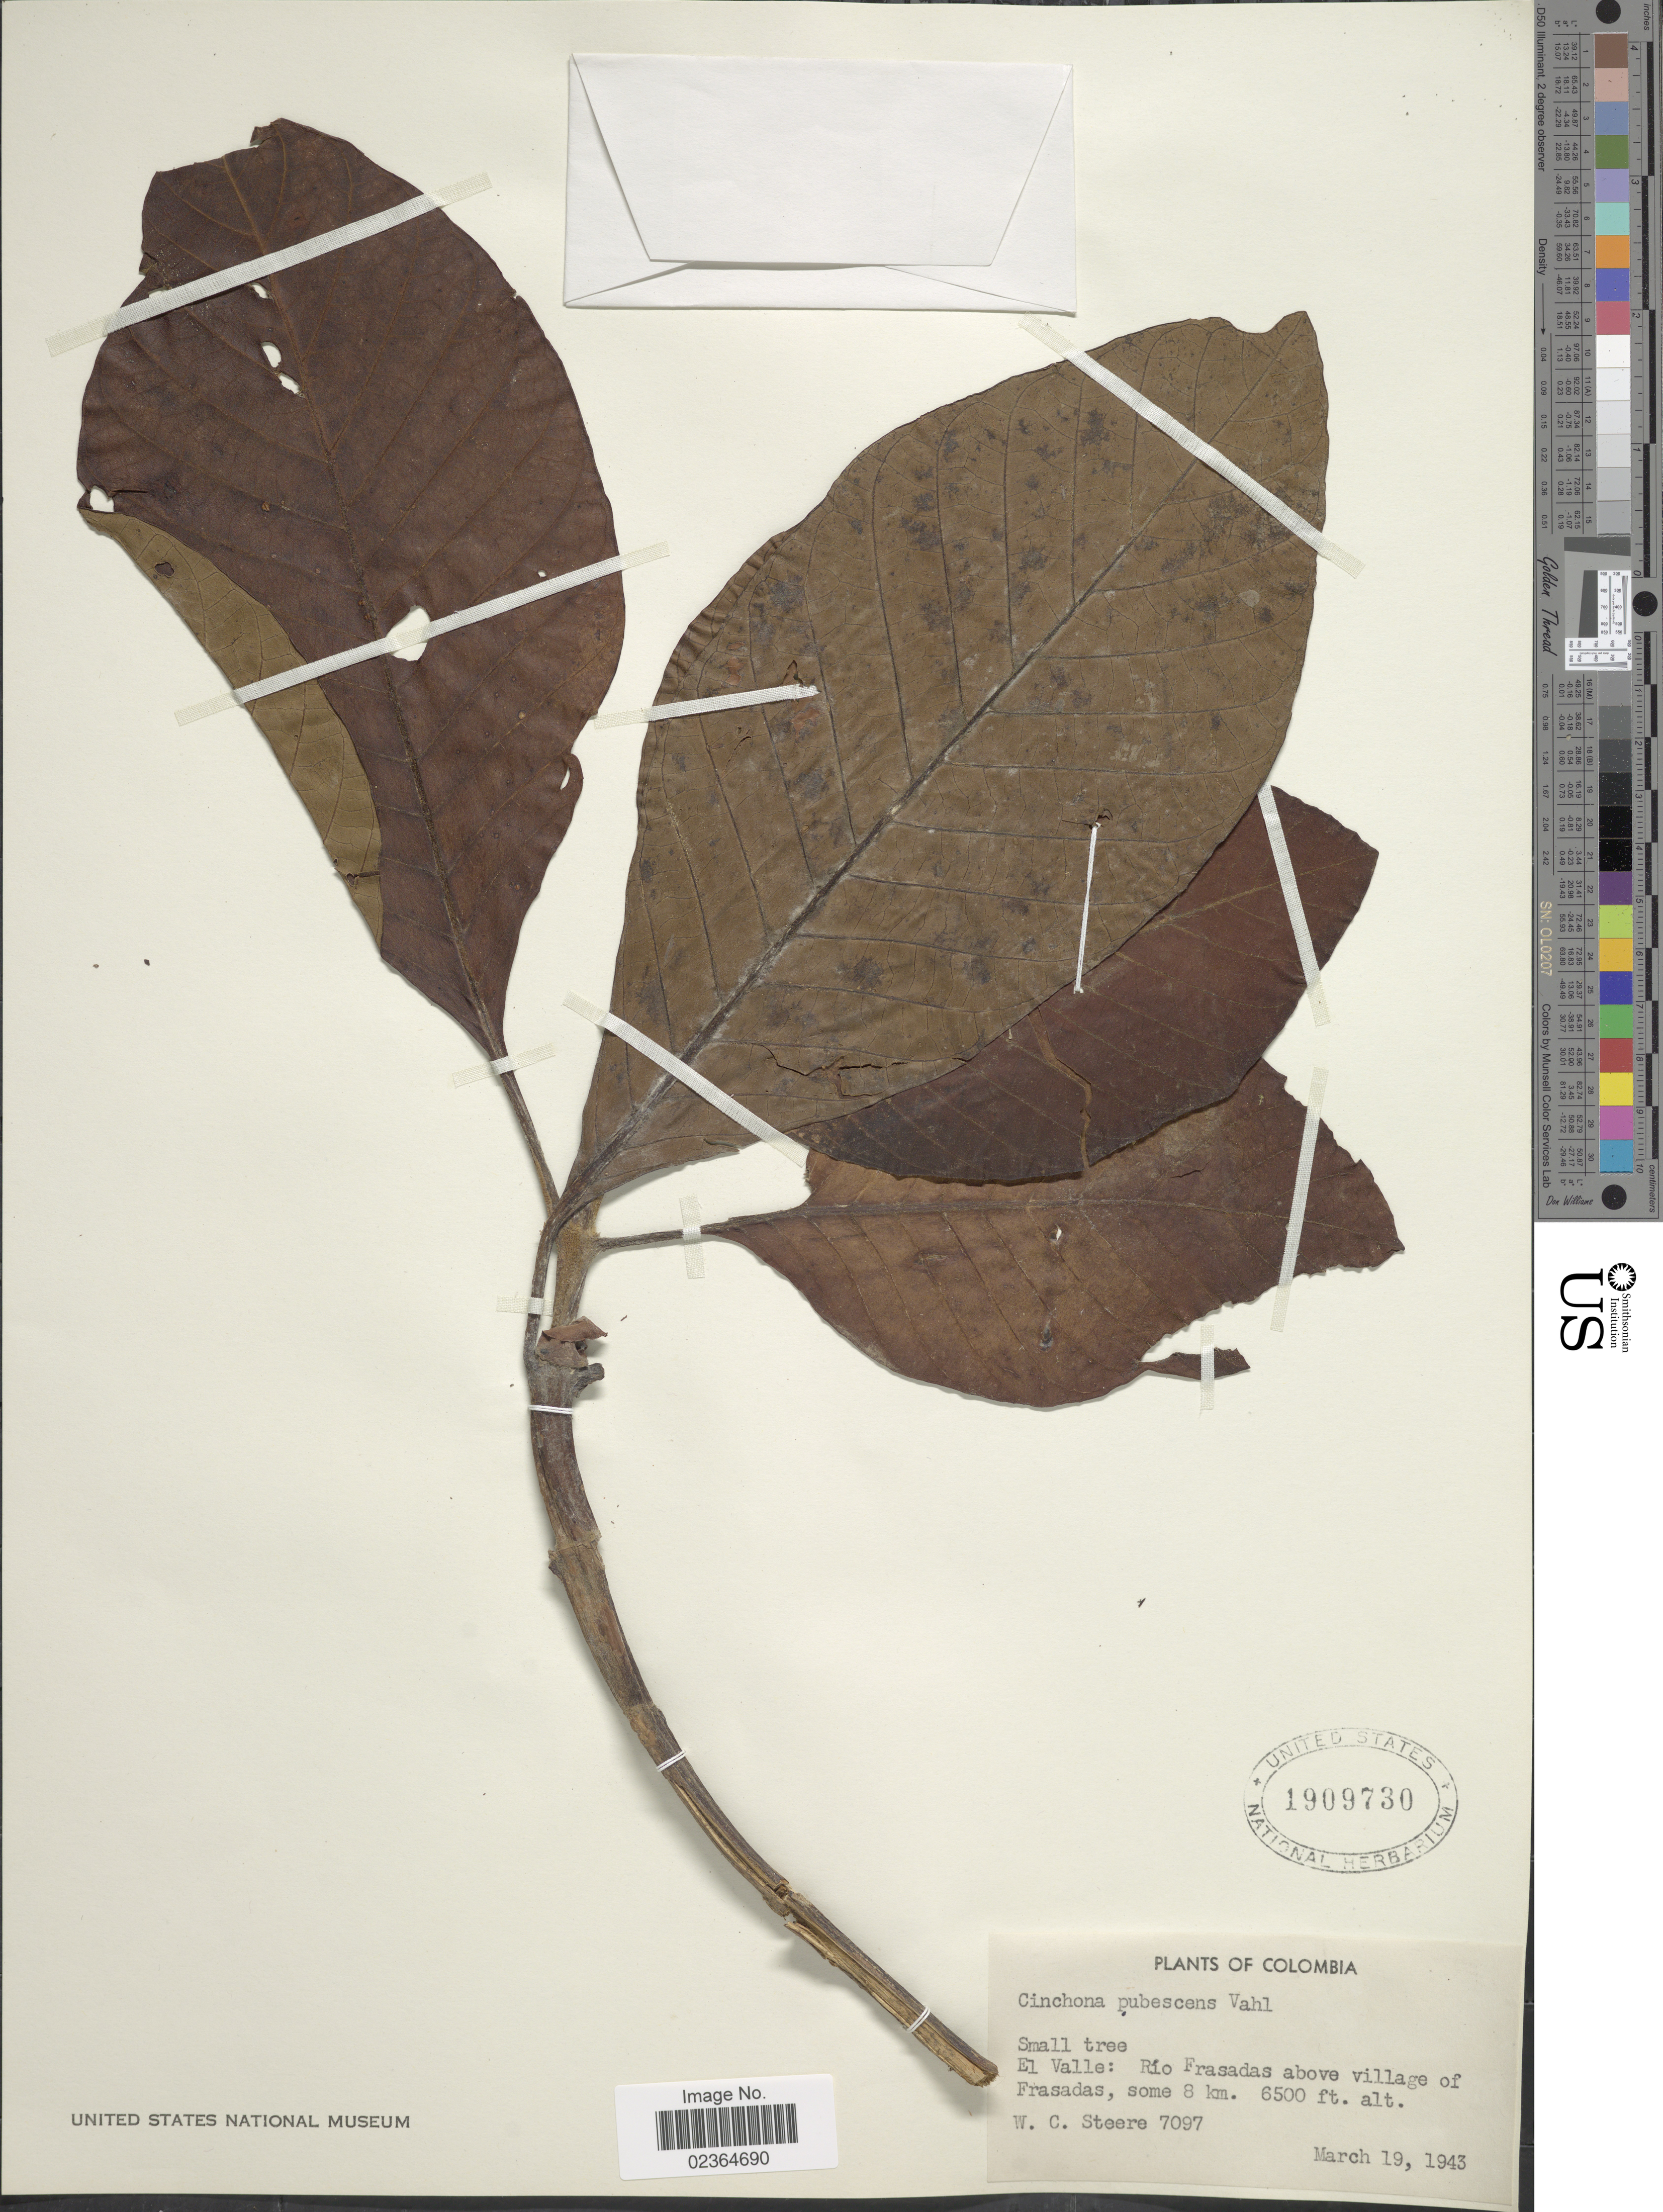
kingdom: Plantae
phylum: Tracheophyta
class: Magnoliopsida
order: Gentianales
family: Rubiaceae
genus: Cinchona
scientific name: Cinchona pubescens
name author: Vahl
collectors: W. C. Steere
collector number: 7097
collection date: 1943-03-19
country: Colombia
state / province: Valle del Cauca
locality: El Valle: Rio Frasadas above village of Frasadas, some 8 km.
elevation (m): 1981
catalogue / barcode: US 1909730